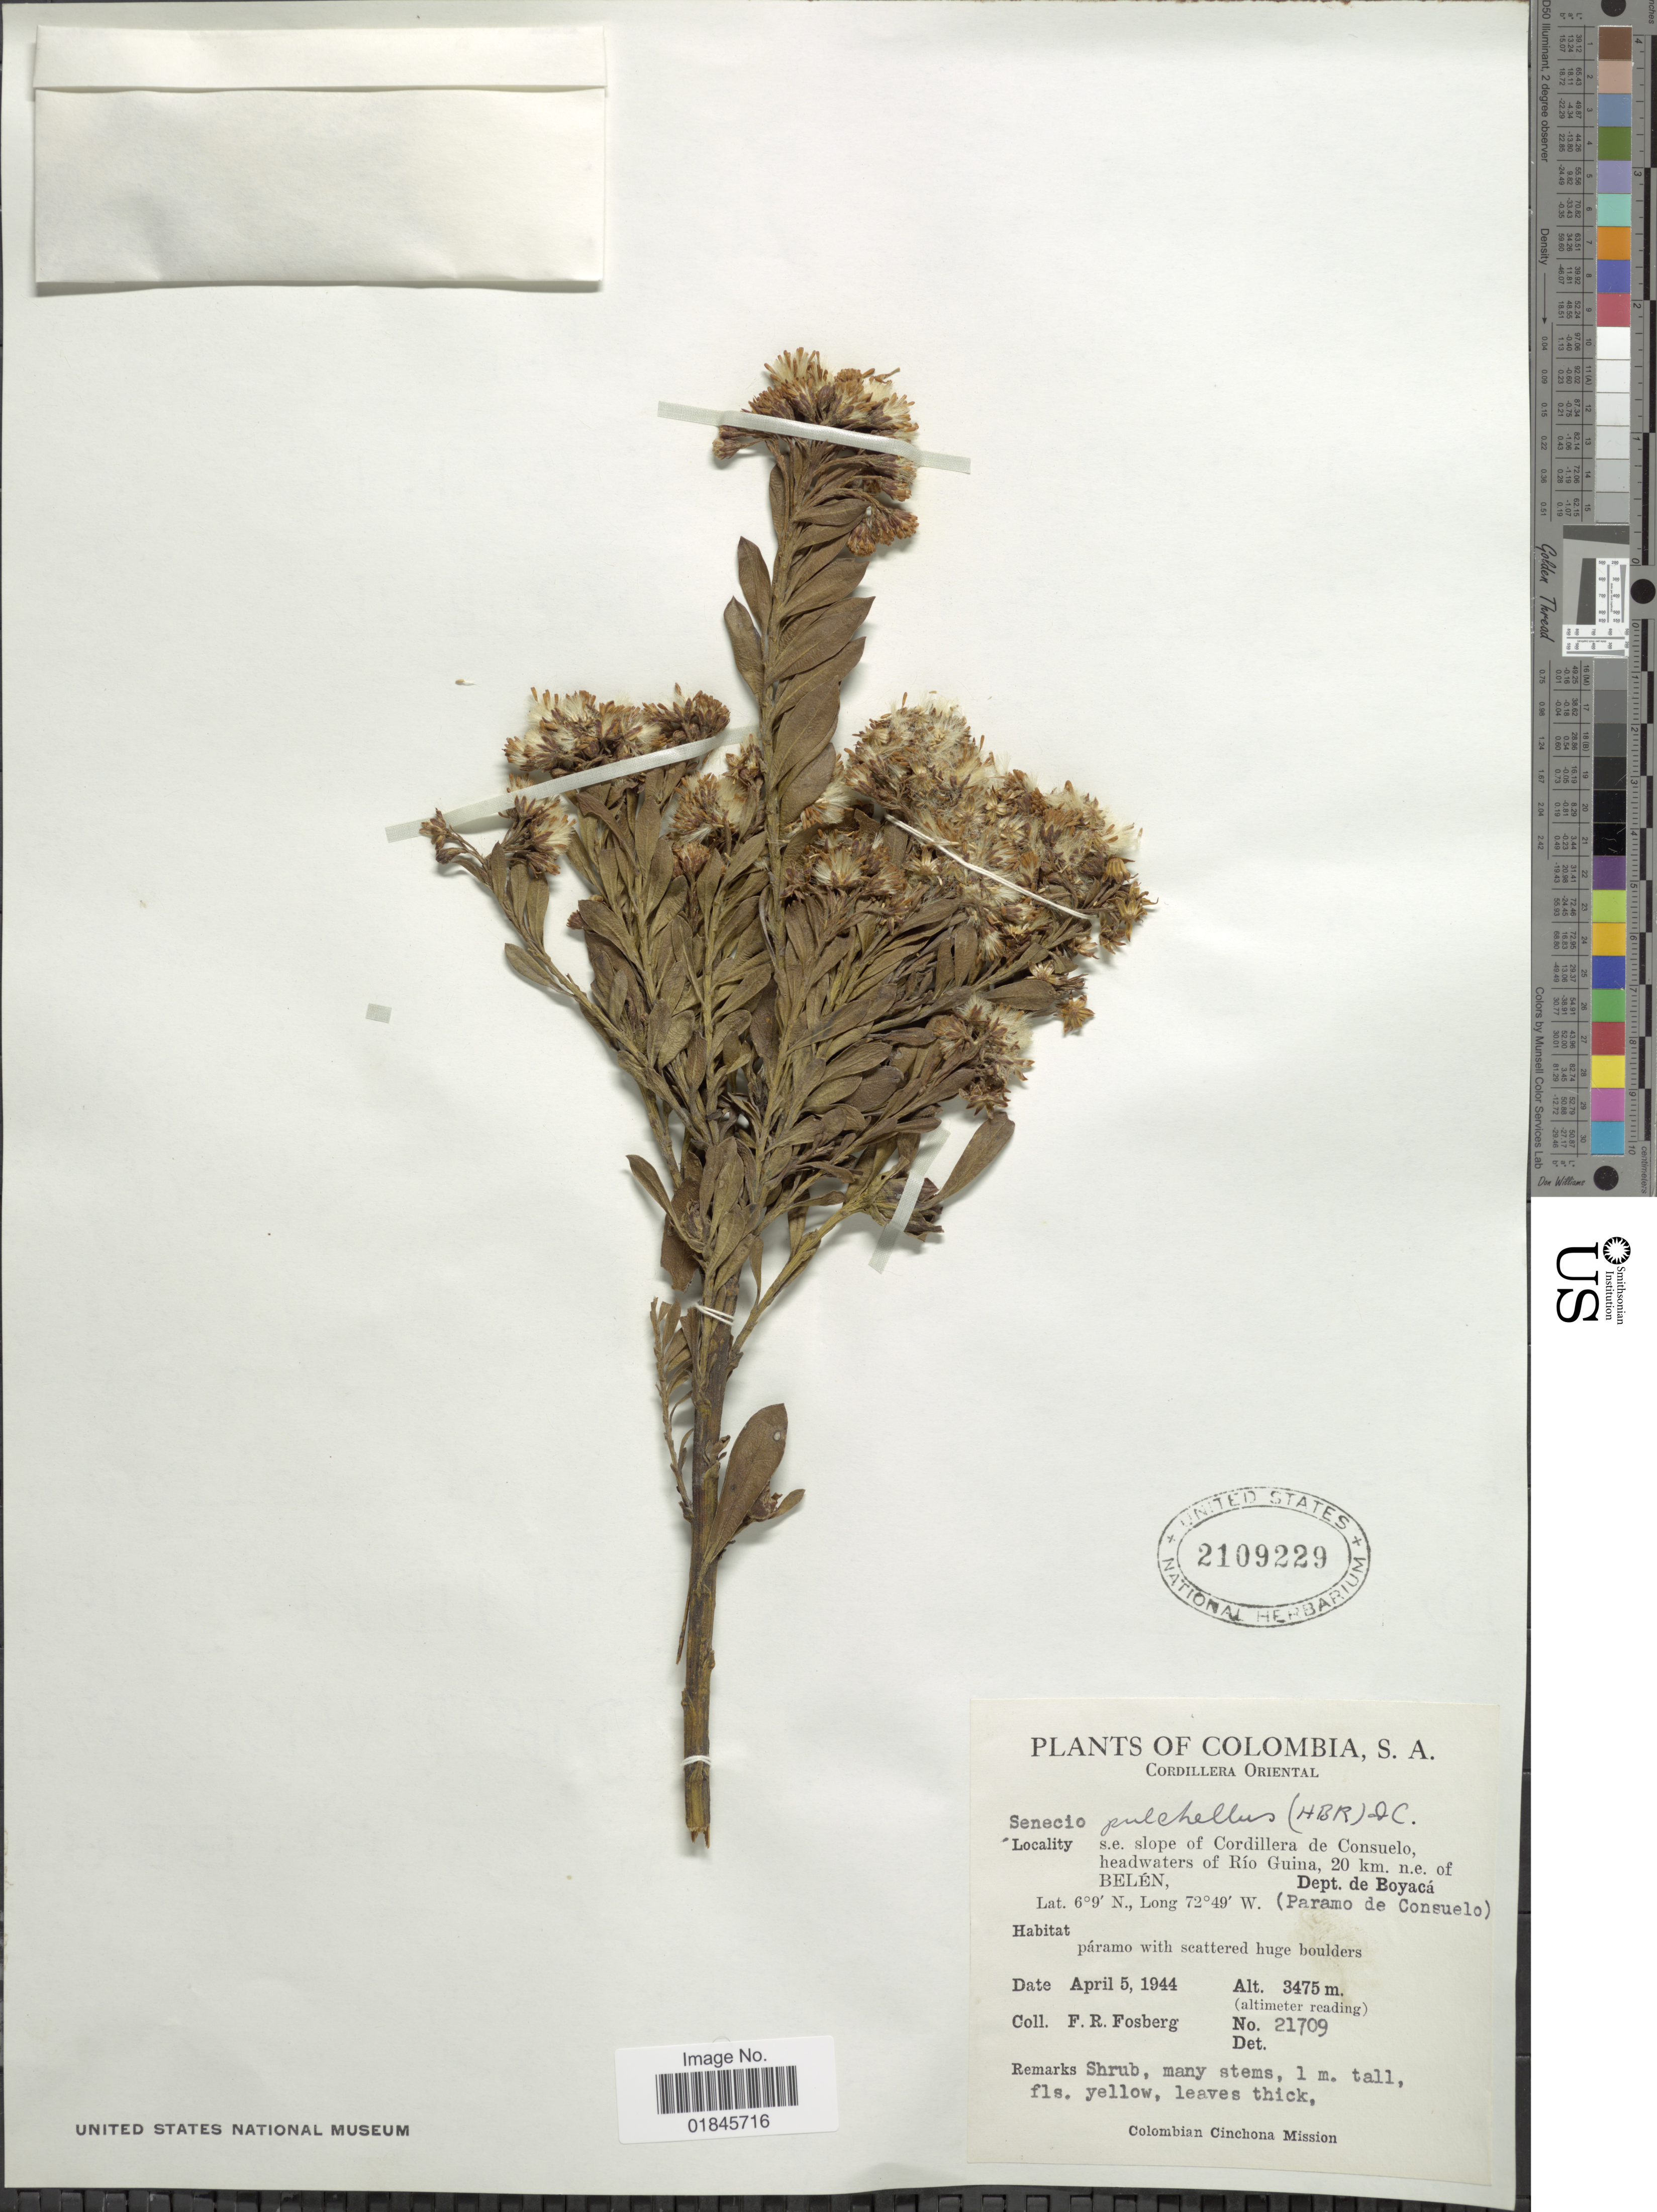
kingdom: Plantae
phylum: Tracheophyta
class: Magnoliopsida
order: Asterales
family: Asteraceae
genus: Pentacalia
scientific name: Pentacalia pulchella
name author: (Kunth) Cuatrec.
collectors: F. R. Fosberg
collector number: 21709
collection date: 1944-04-05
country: Colombia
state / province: Boyacá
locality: Cordillera Oriental. S.e. slope of Cordillera de Consuelo, headwaters of Río Guina, 20 km. n.e. of Belén. Dept. de Boyacá (Paramo de Consuelo)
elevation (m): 3475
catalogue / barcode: US 2109229